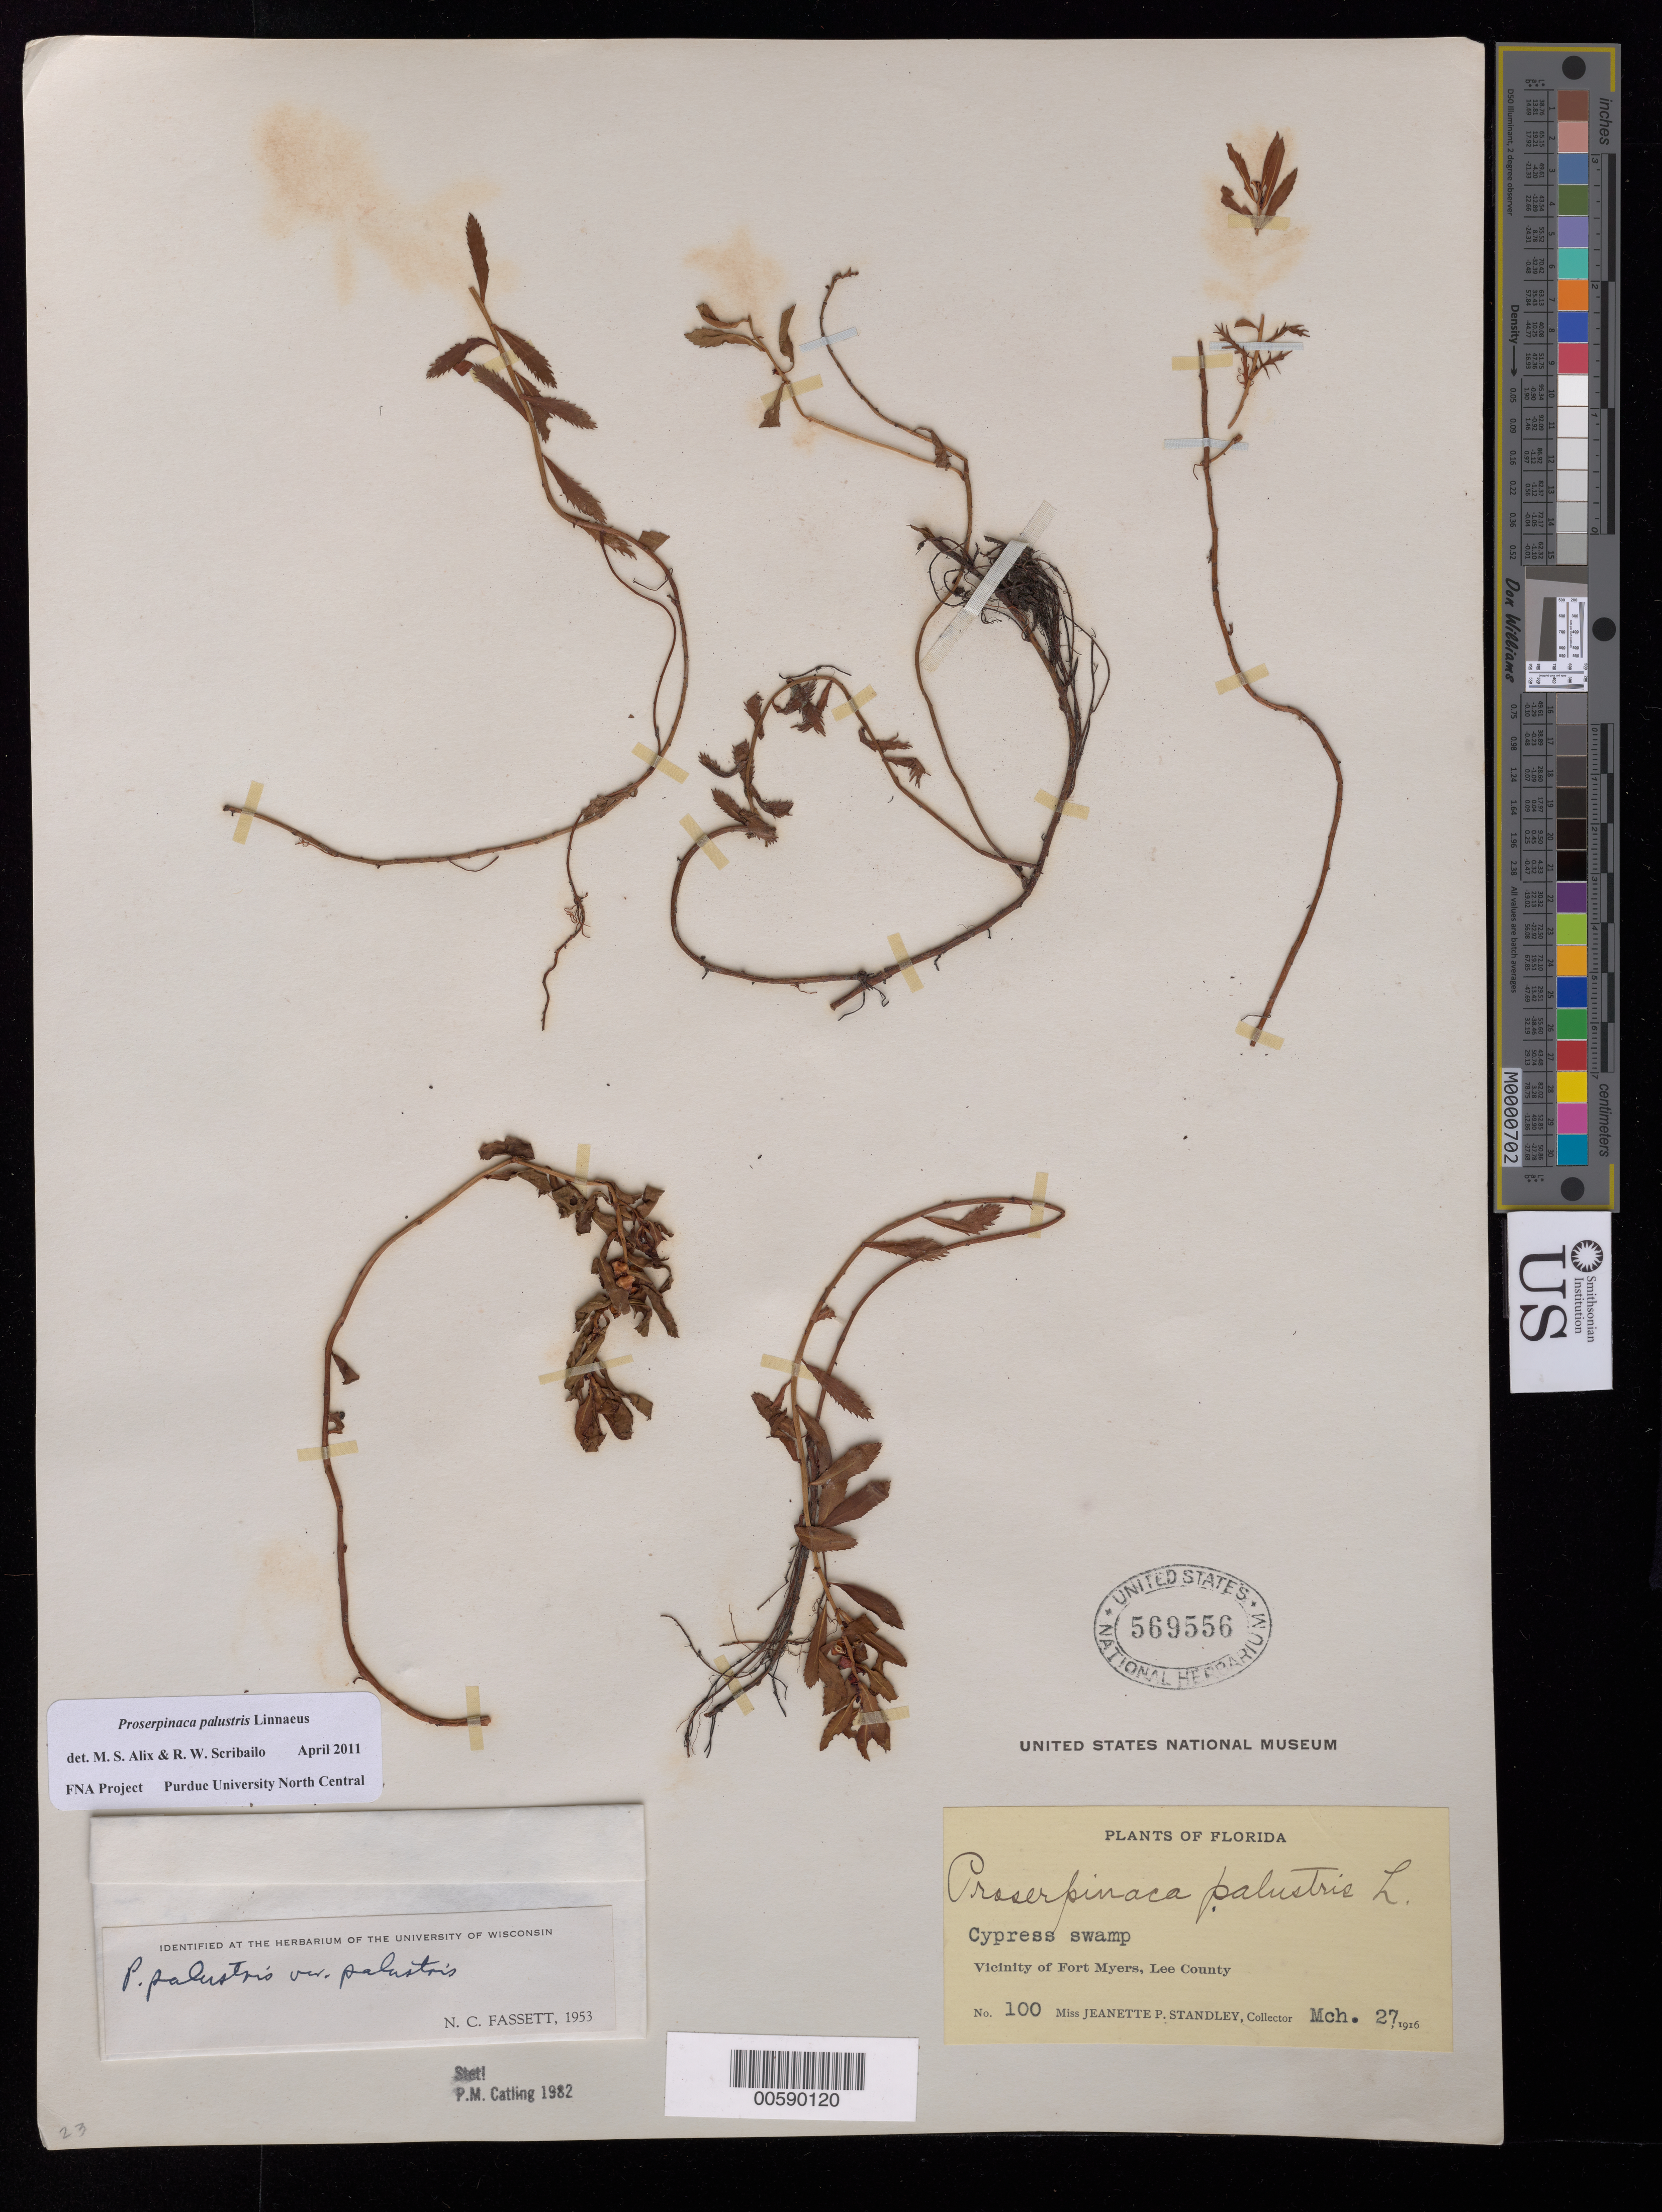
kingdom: Plantae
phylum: Tracheophyta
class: Magnoliopsida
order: Saxifragales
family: Haloragaceae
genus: Proserpinaca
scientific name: Proserpinaca palustris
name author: L.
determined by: Scribailo, R. W.; Alix, M. S.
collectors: J. P. Standley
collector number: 100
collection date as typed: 27 Mar 1916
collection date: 1916-03-27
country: United States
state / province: Florida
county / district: Lee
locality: Fort Myers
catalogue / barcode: US 569556